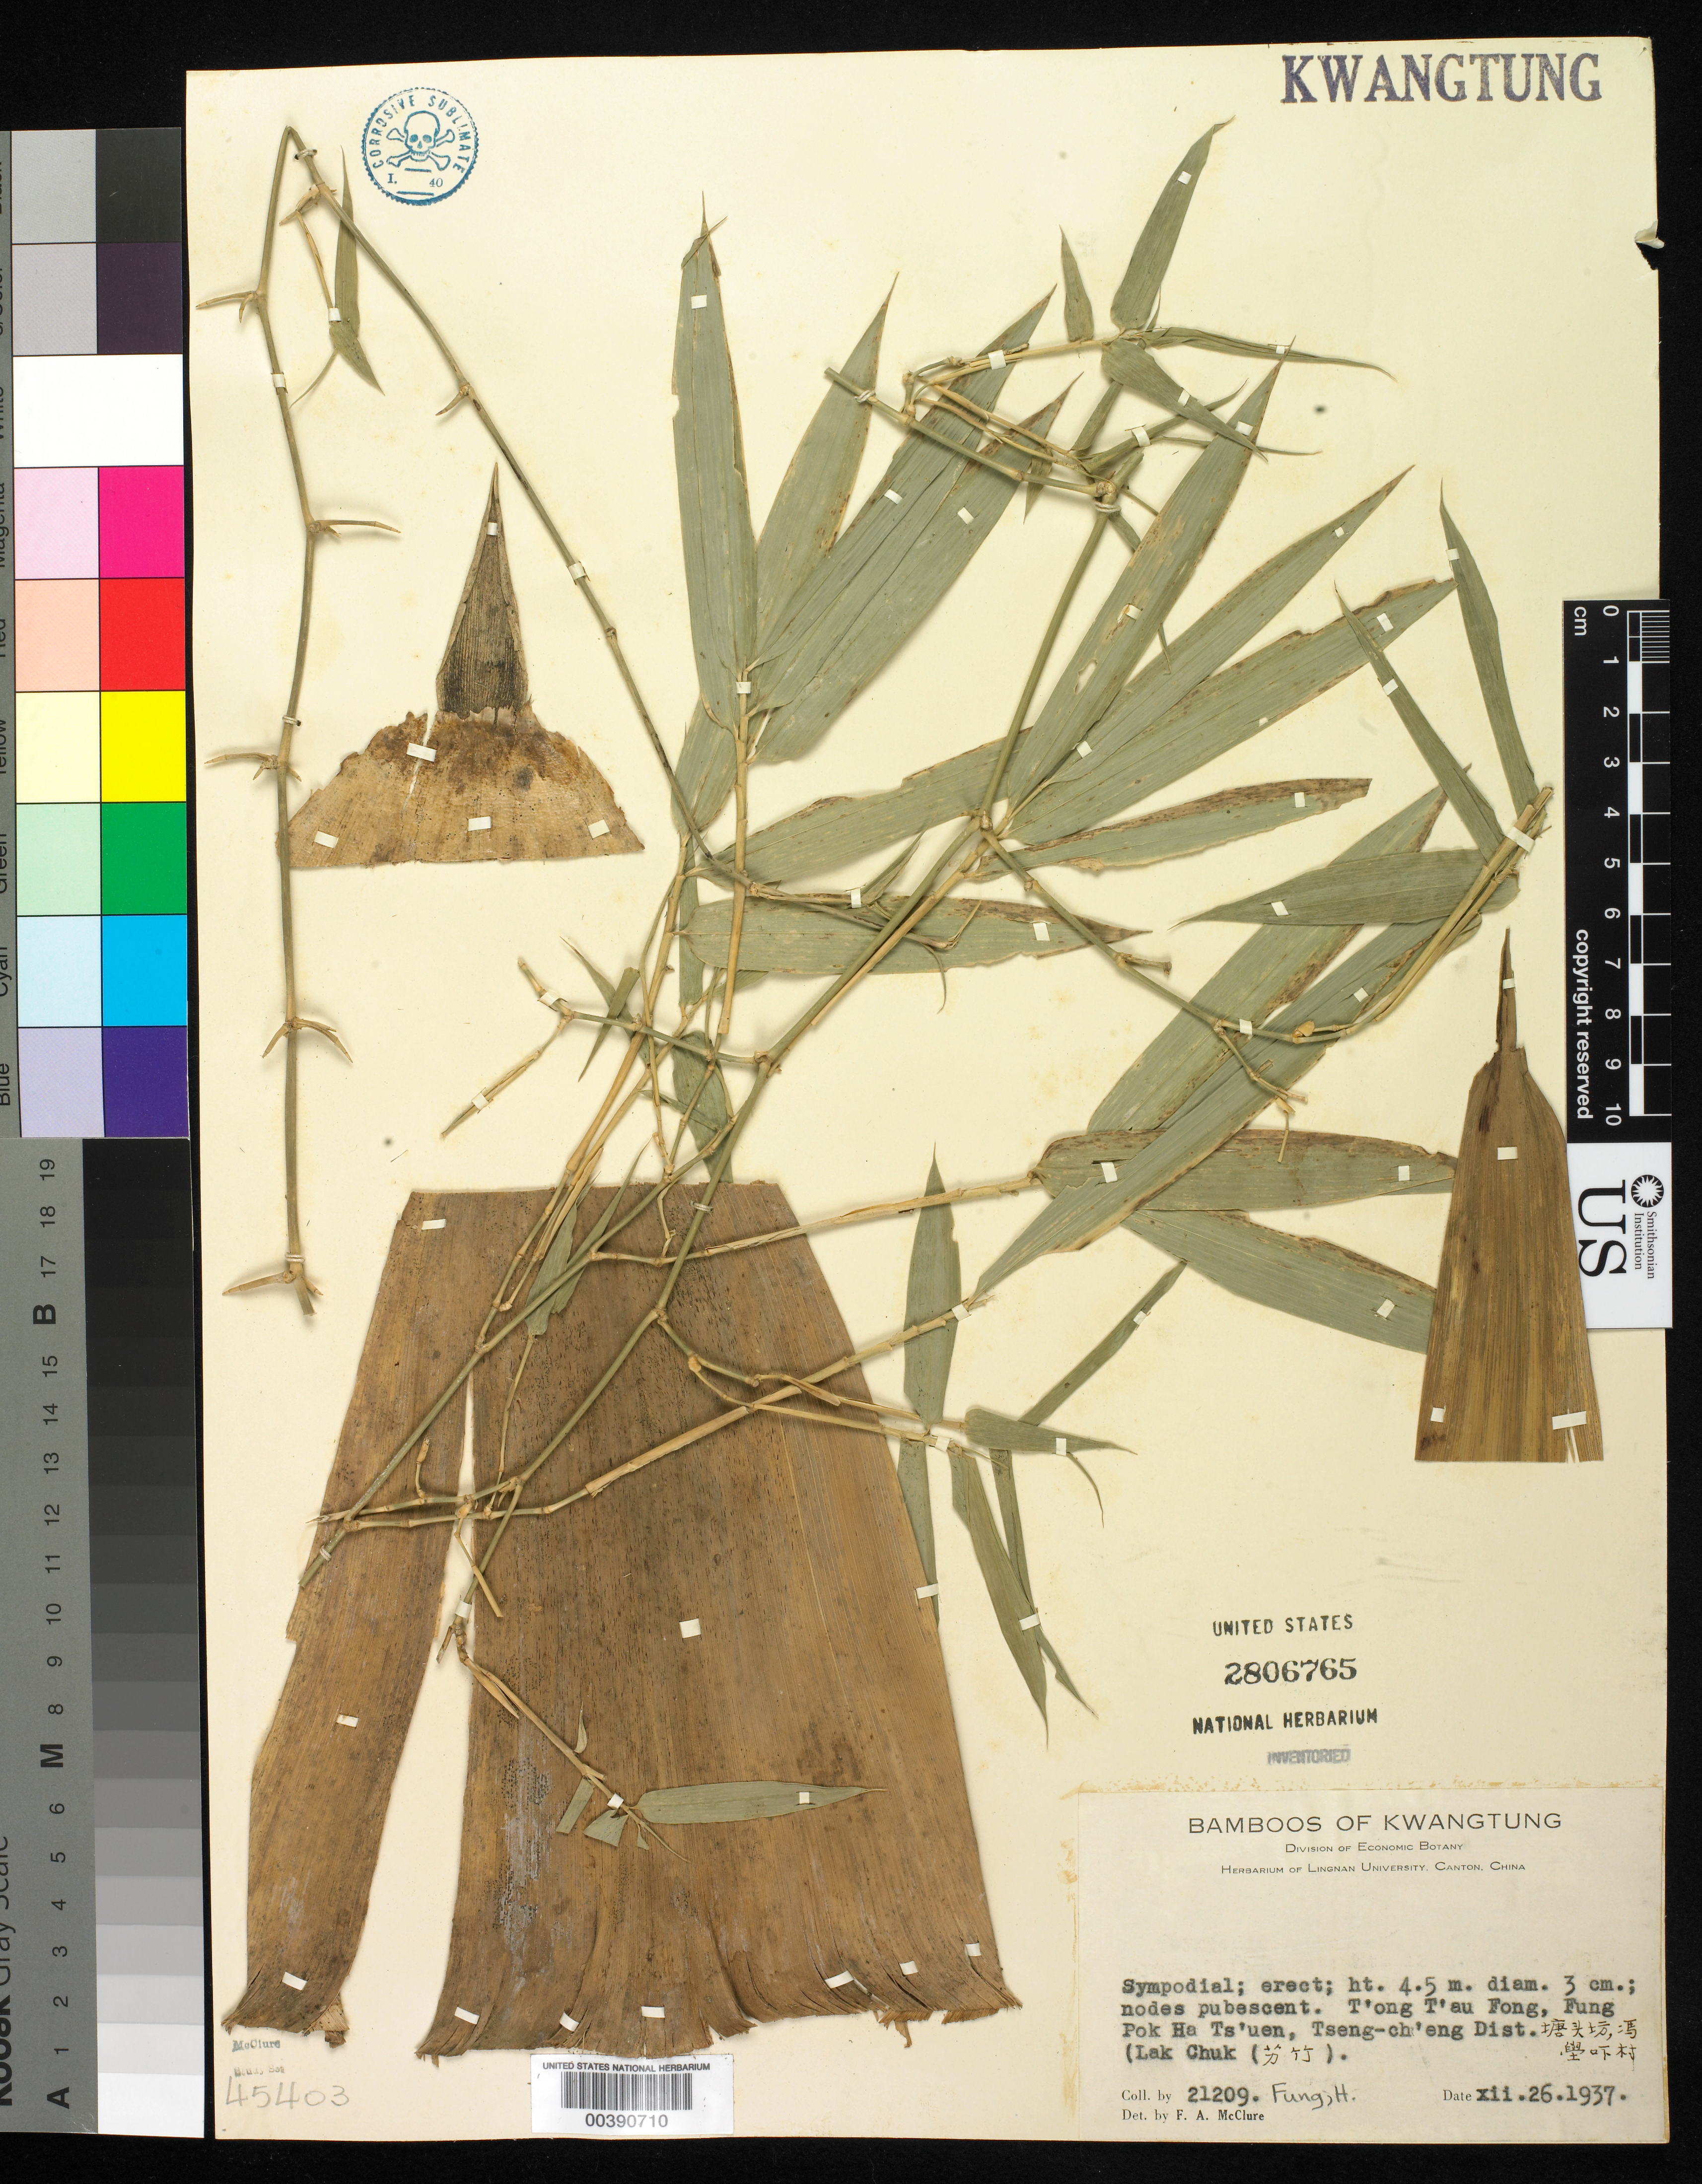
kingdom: Plantae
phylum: Tracheophyta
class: Liliopsida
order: Poales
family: Poaceae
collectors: H. L. Fung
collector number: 21209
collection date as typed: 26 Dec 1937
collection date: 1937-12-26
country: China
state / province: Guangdong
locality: Tseng-ch'eng dist., fung pok ha ts'uen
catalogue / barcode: US 2806765